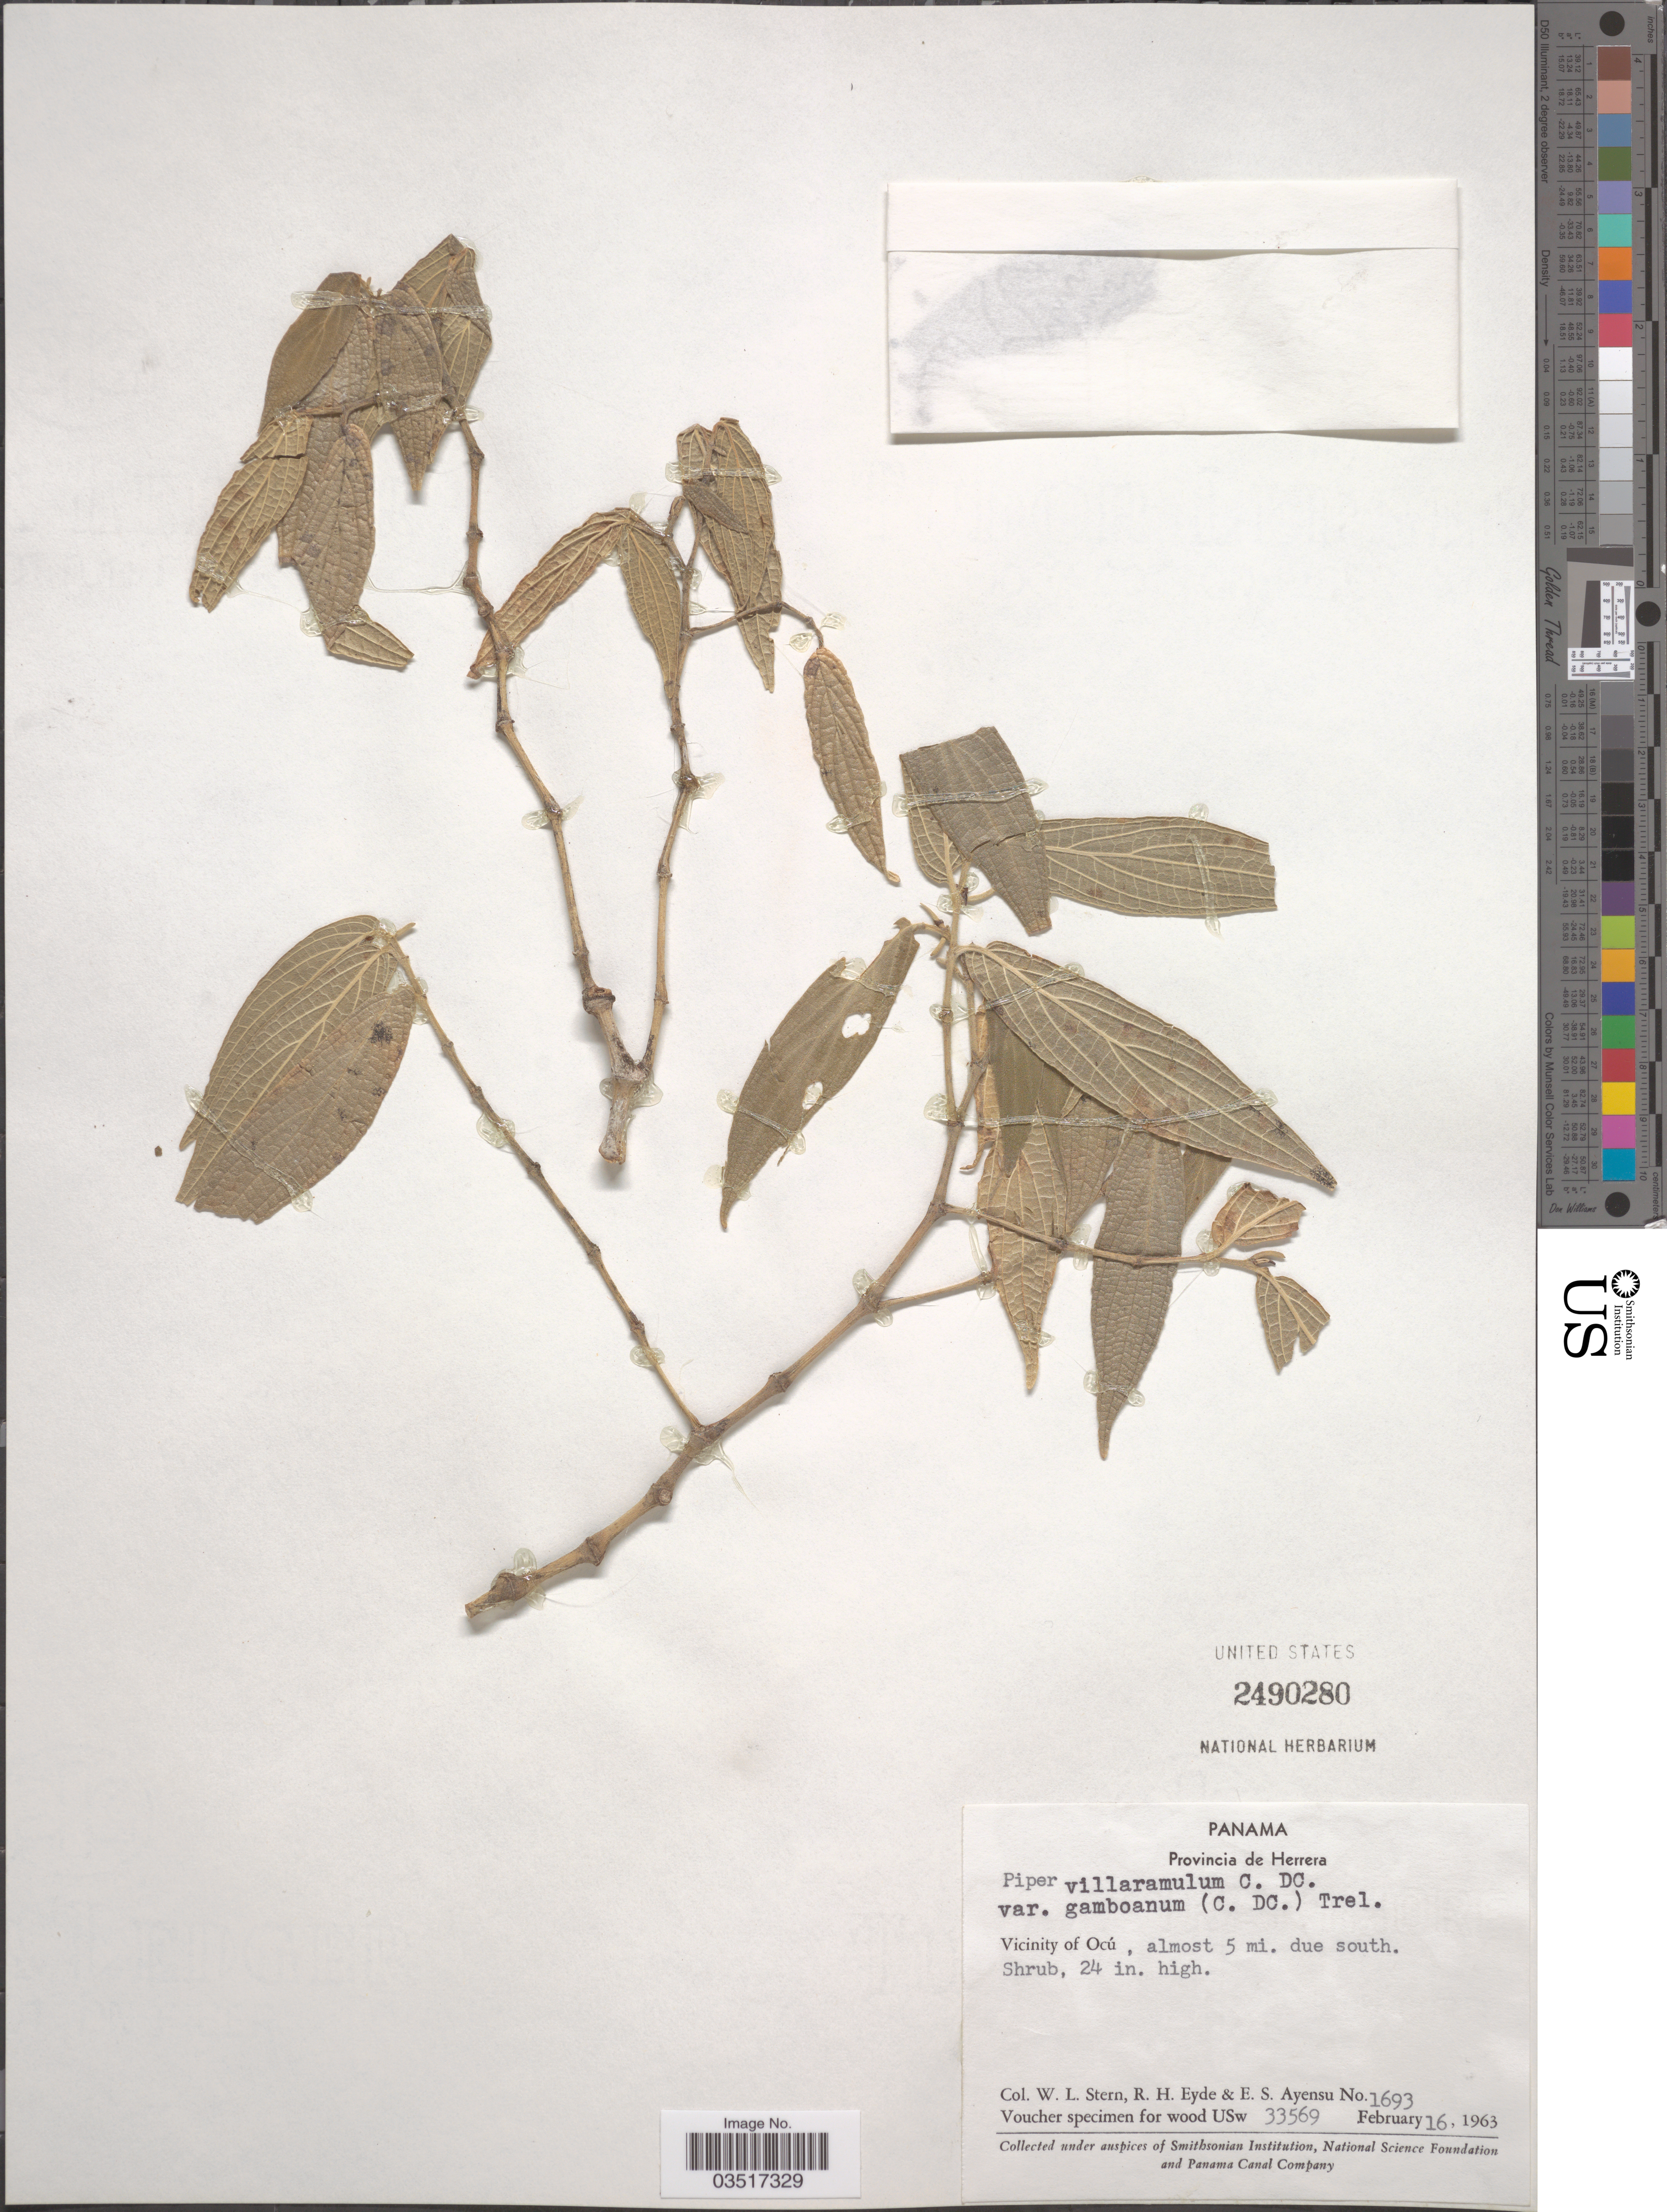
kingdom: Plantae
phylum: Tracheophyta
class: Magnoliopsida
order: Piperales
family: Piperaceae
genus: Piper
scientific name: Piper villiramulum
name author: C. DC.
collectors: W. L. Stern, R. H. Eyde & E. S. Ayensu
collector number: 1693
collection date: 1963-02-16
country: Panama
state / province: Herrera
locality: Vicinity of Ocú, almost 5 mi. due south.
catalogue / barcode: US 2490280